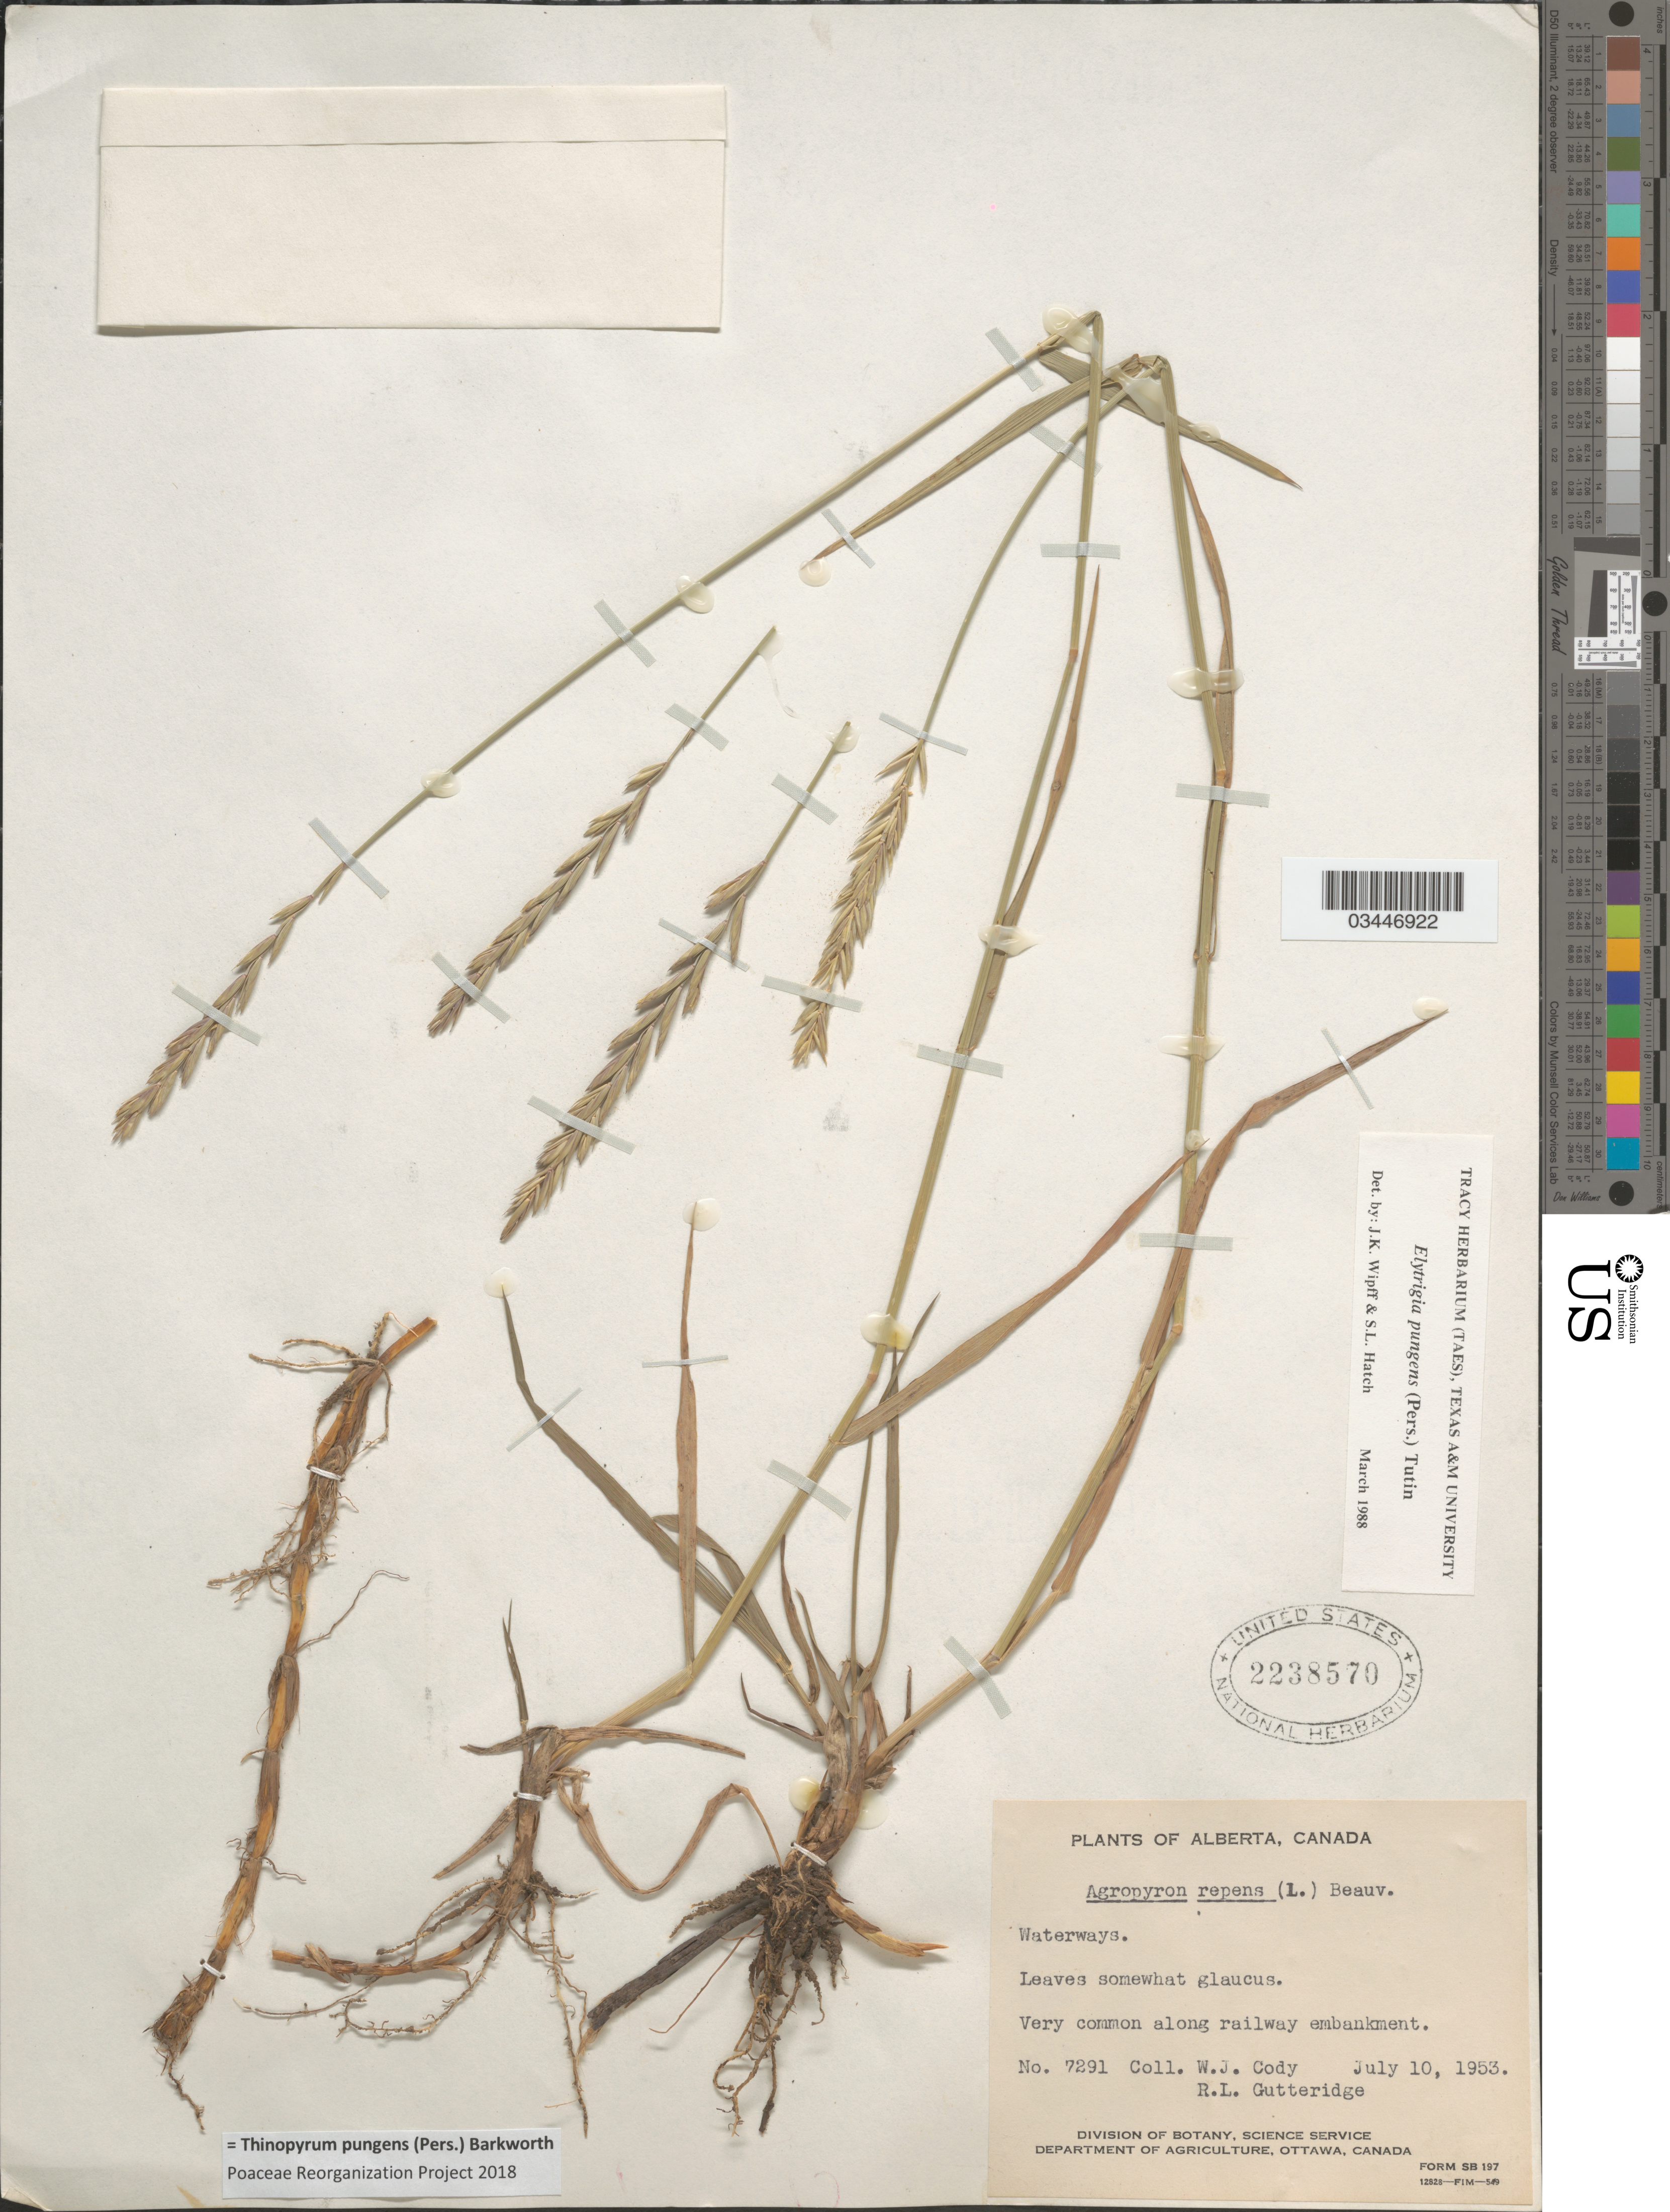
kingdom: Plantae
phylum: Tracheophyta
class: Liliopsida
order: Poales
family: Poaceae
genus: Thinopyrum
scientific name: Thinopyrum pungens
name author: (Pers.) Barkworth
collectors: W. Cody & R. Gutteridge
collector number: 7291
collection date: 1953-07-10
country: Canada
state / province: Alberta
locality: Waterways. Very common along railway embankment.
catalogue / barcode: US 2238570